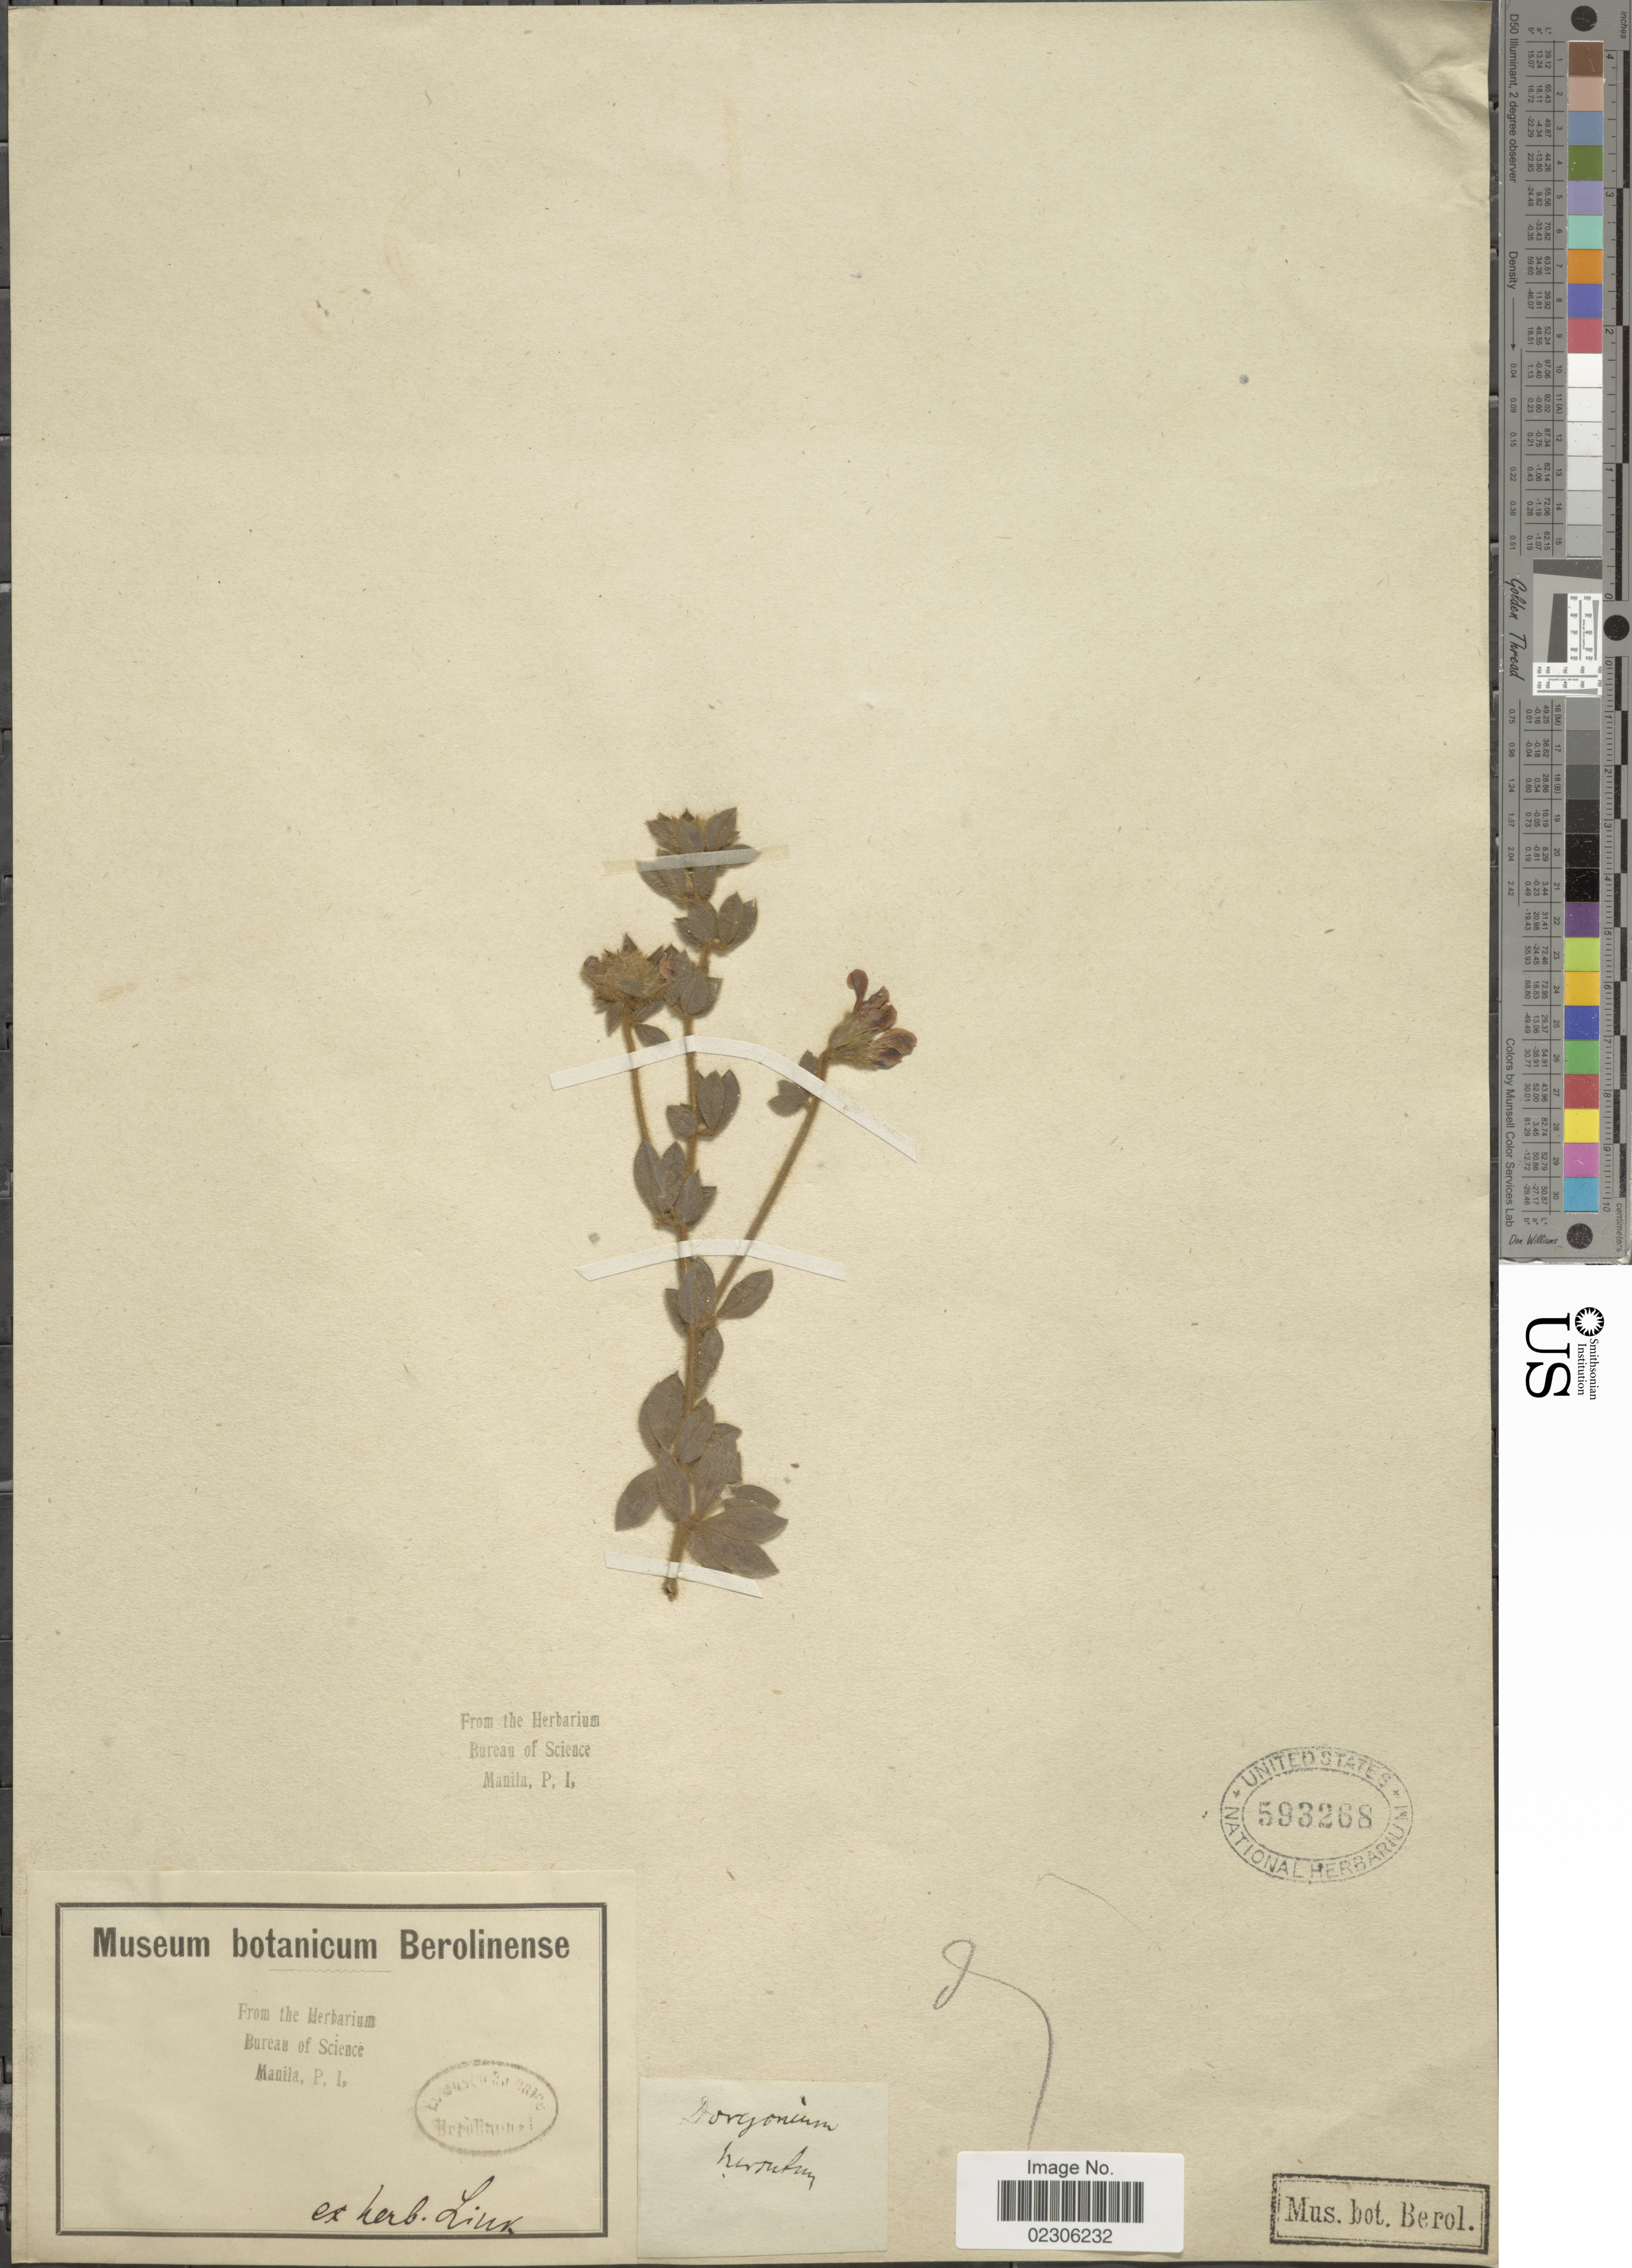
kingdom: Plantae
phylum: Tracheophyta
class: Magnoliopsida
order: Fabales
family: Fabaceae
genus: Dorycnium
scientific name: Dorycnium herbaceum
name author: Vill.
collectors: ex herb. Link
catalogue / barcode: US 593268